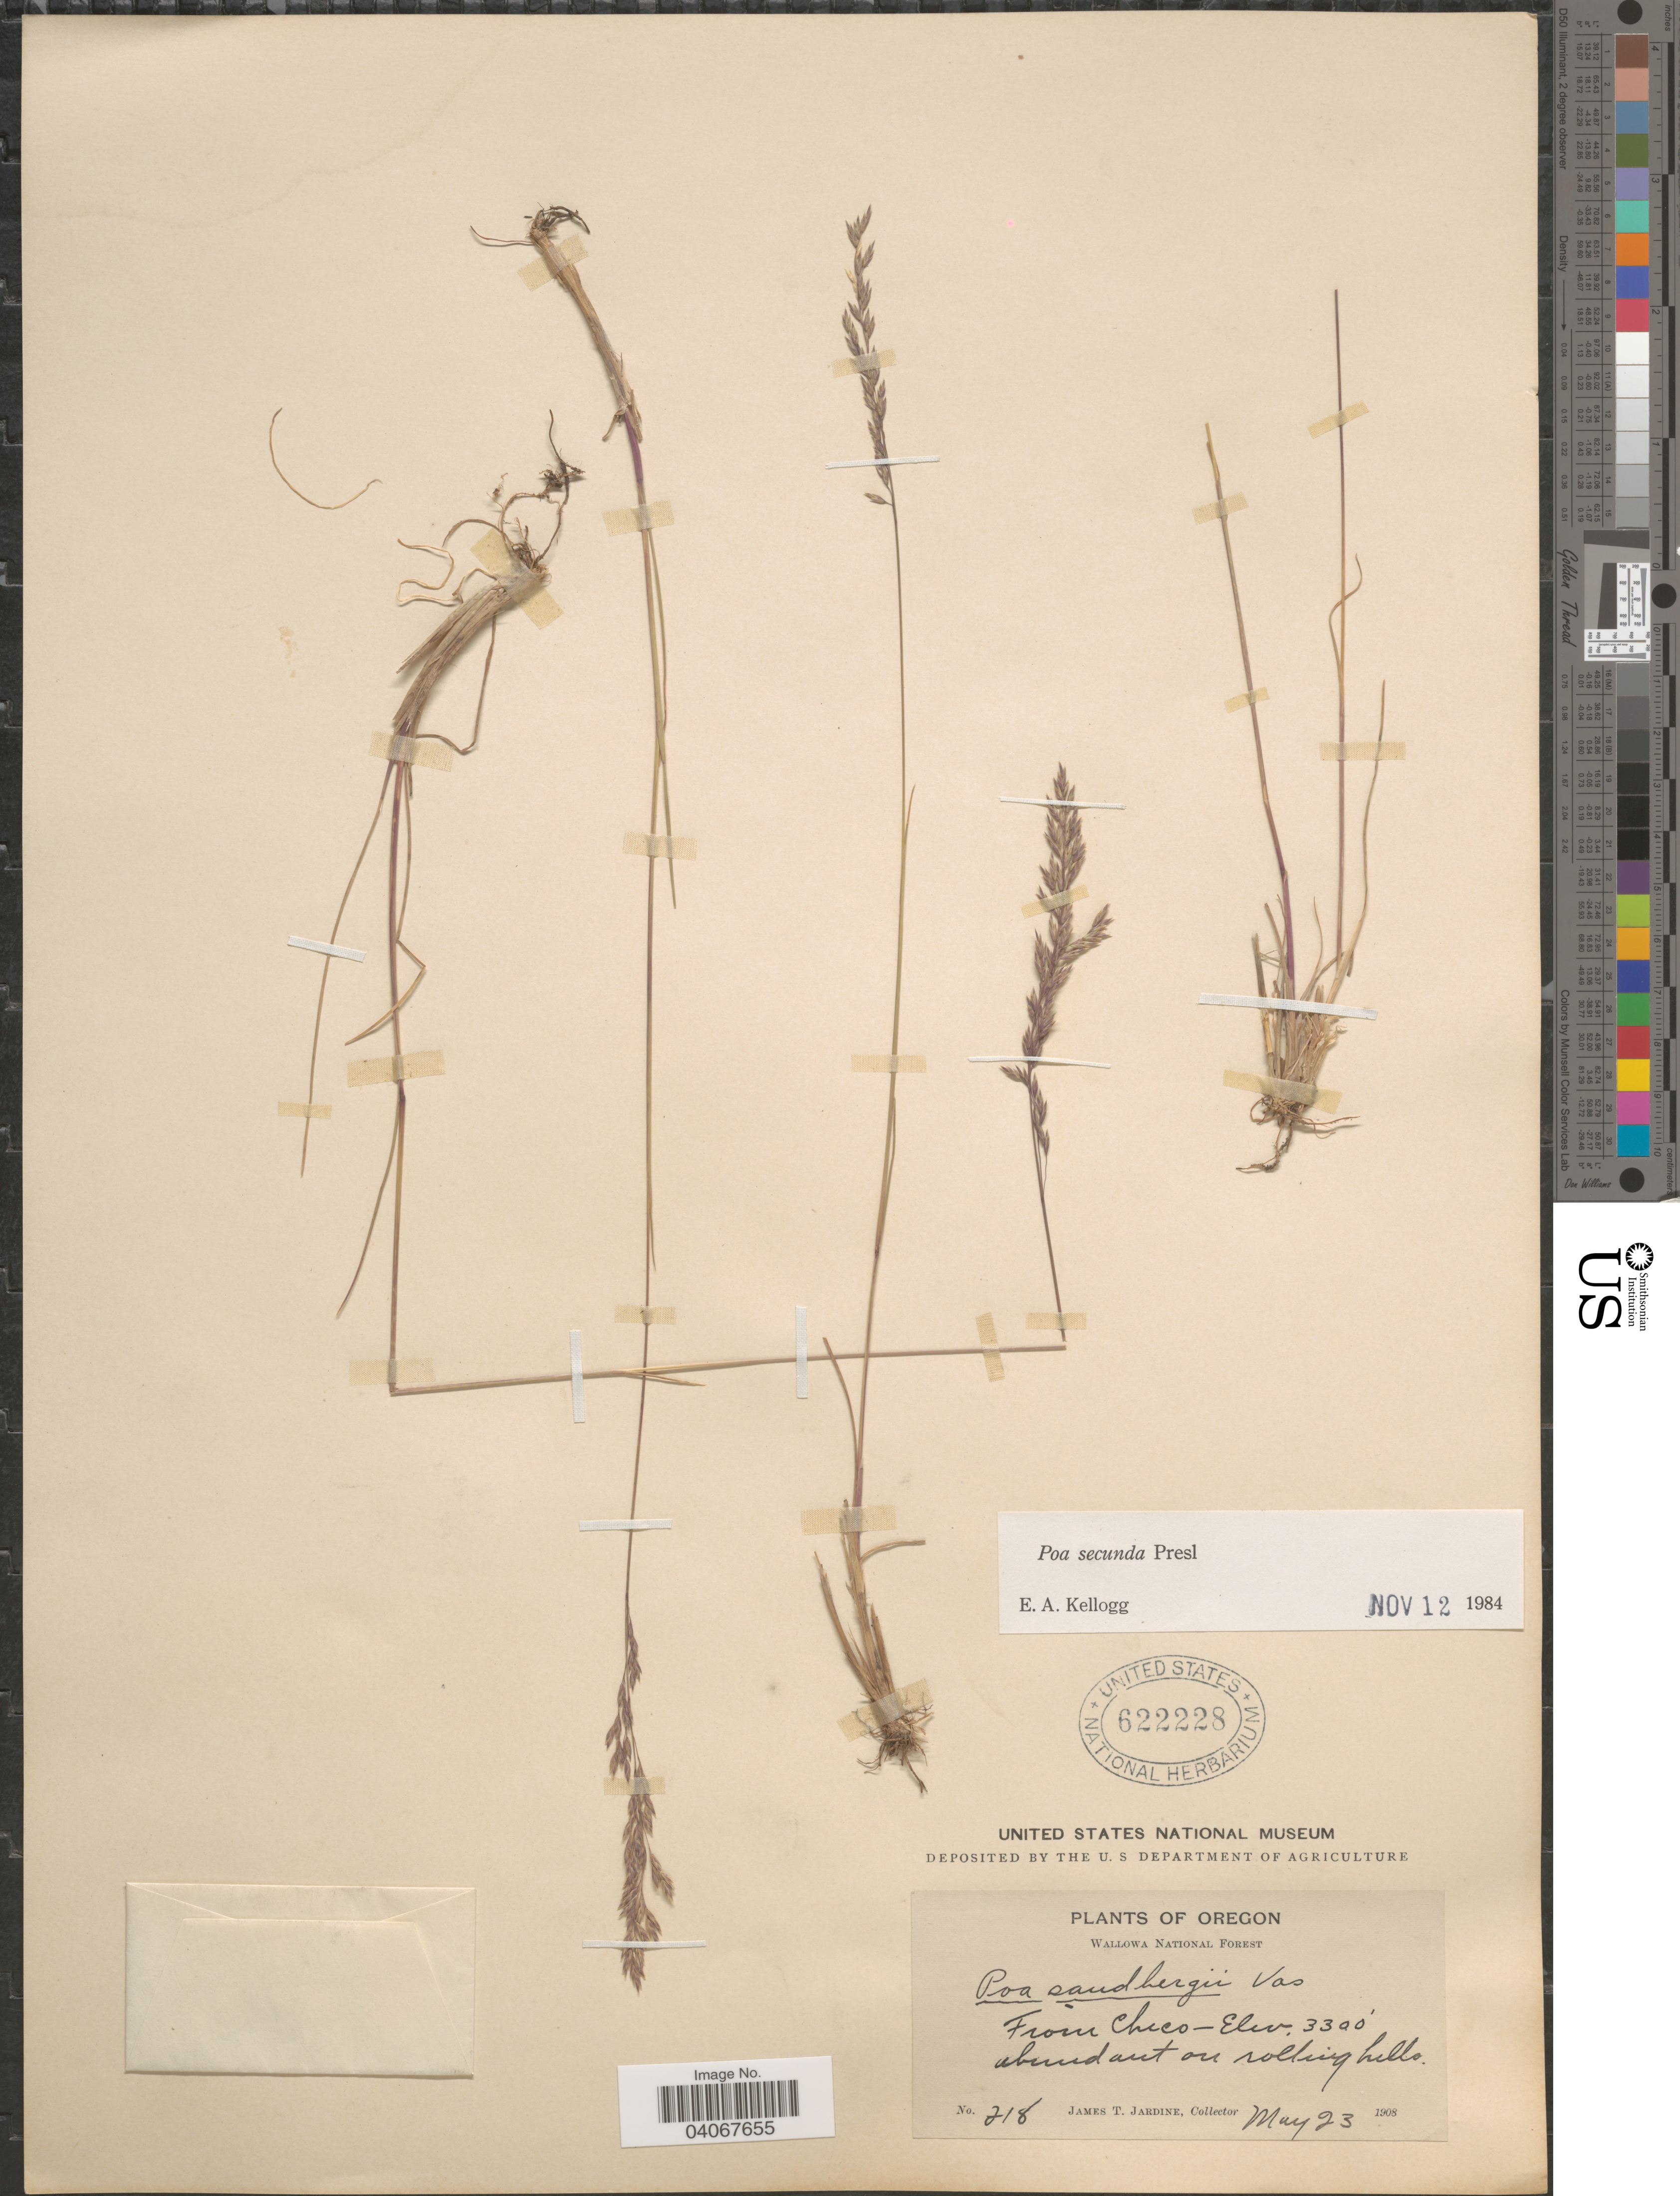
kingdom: Plantae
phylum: Tracheophyta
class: Liliopsida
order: Poales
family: Poaceae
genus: Poa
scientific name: Poa secunda subsp. secunda var. secunda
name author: J. Presl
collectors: J. T. Jardine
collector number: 218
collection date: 1908-05-23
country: United States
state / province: Oregon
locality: Wallowa National Forest. From Chico.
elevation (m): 1006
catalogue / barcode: US 622228